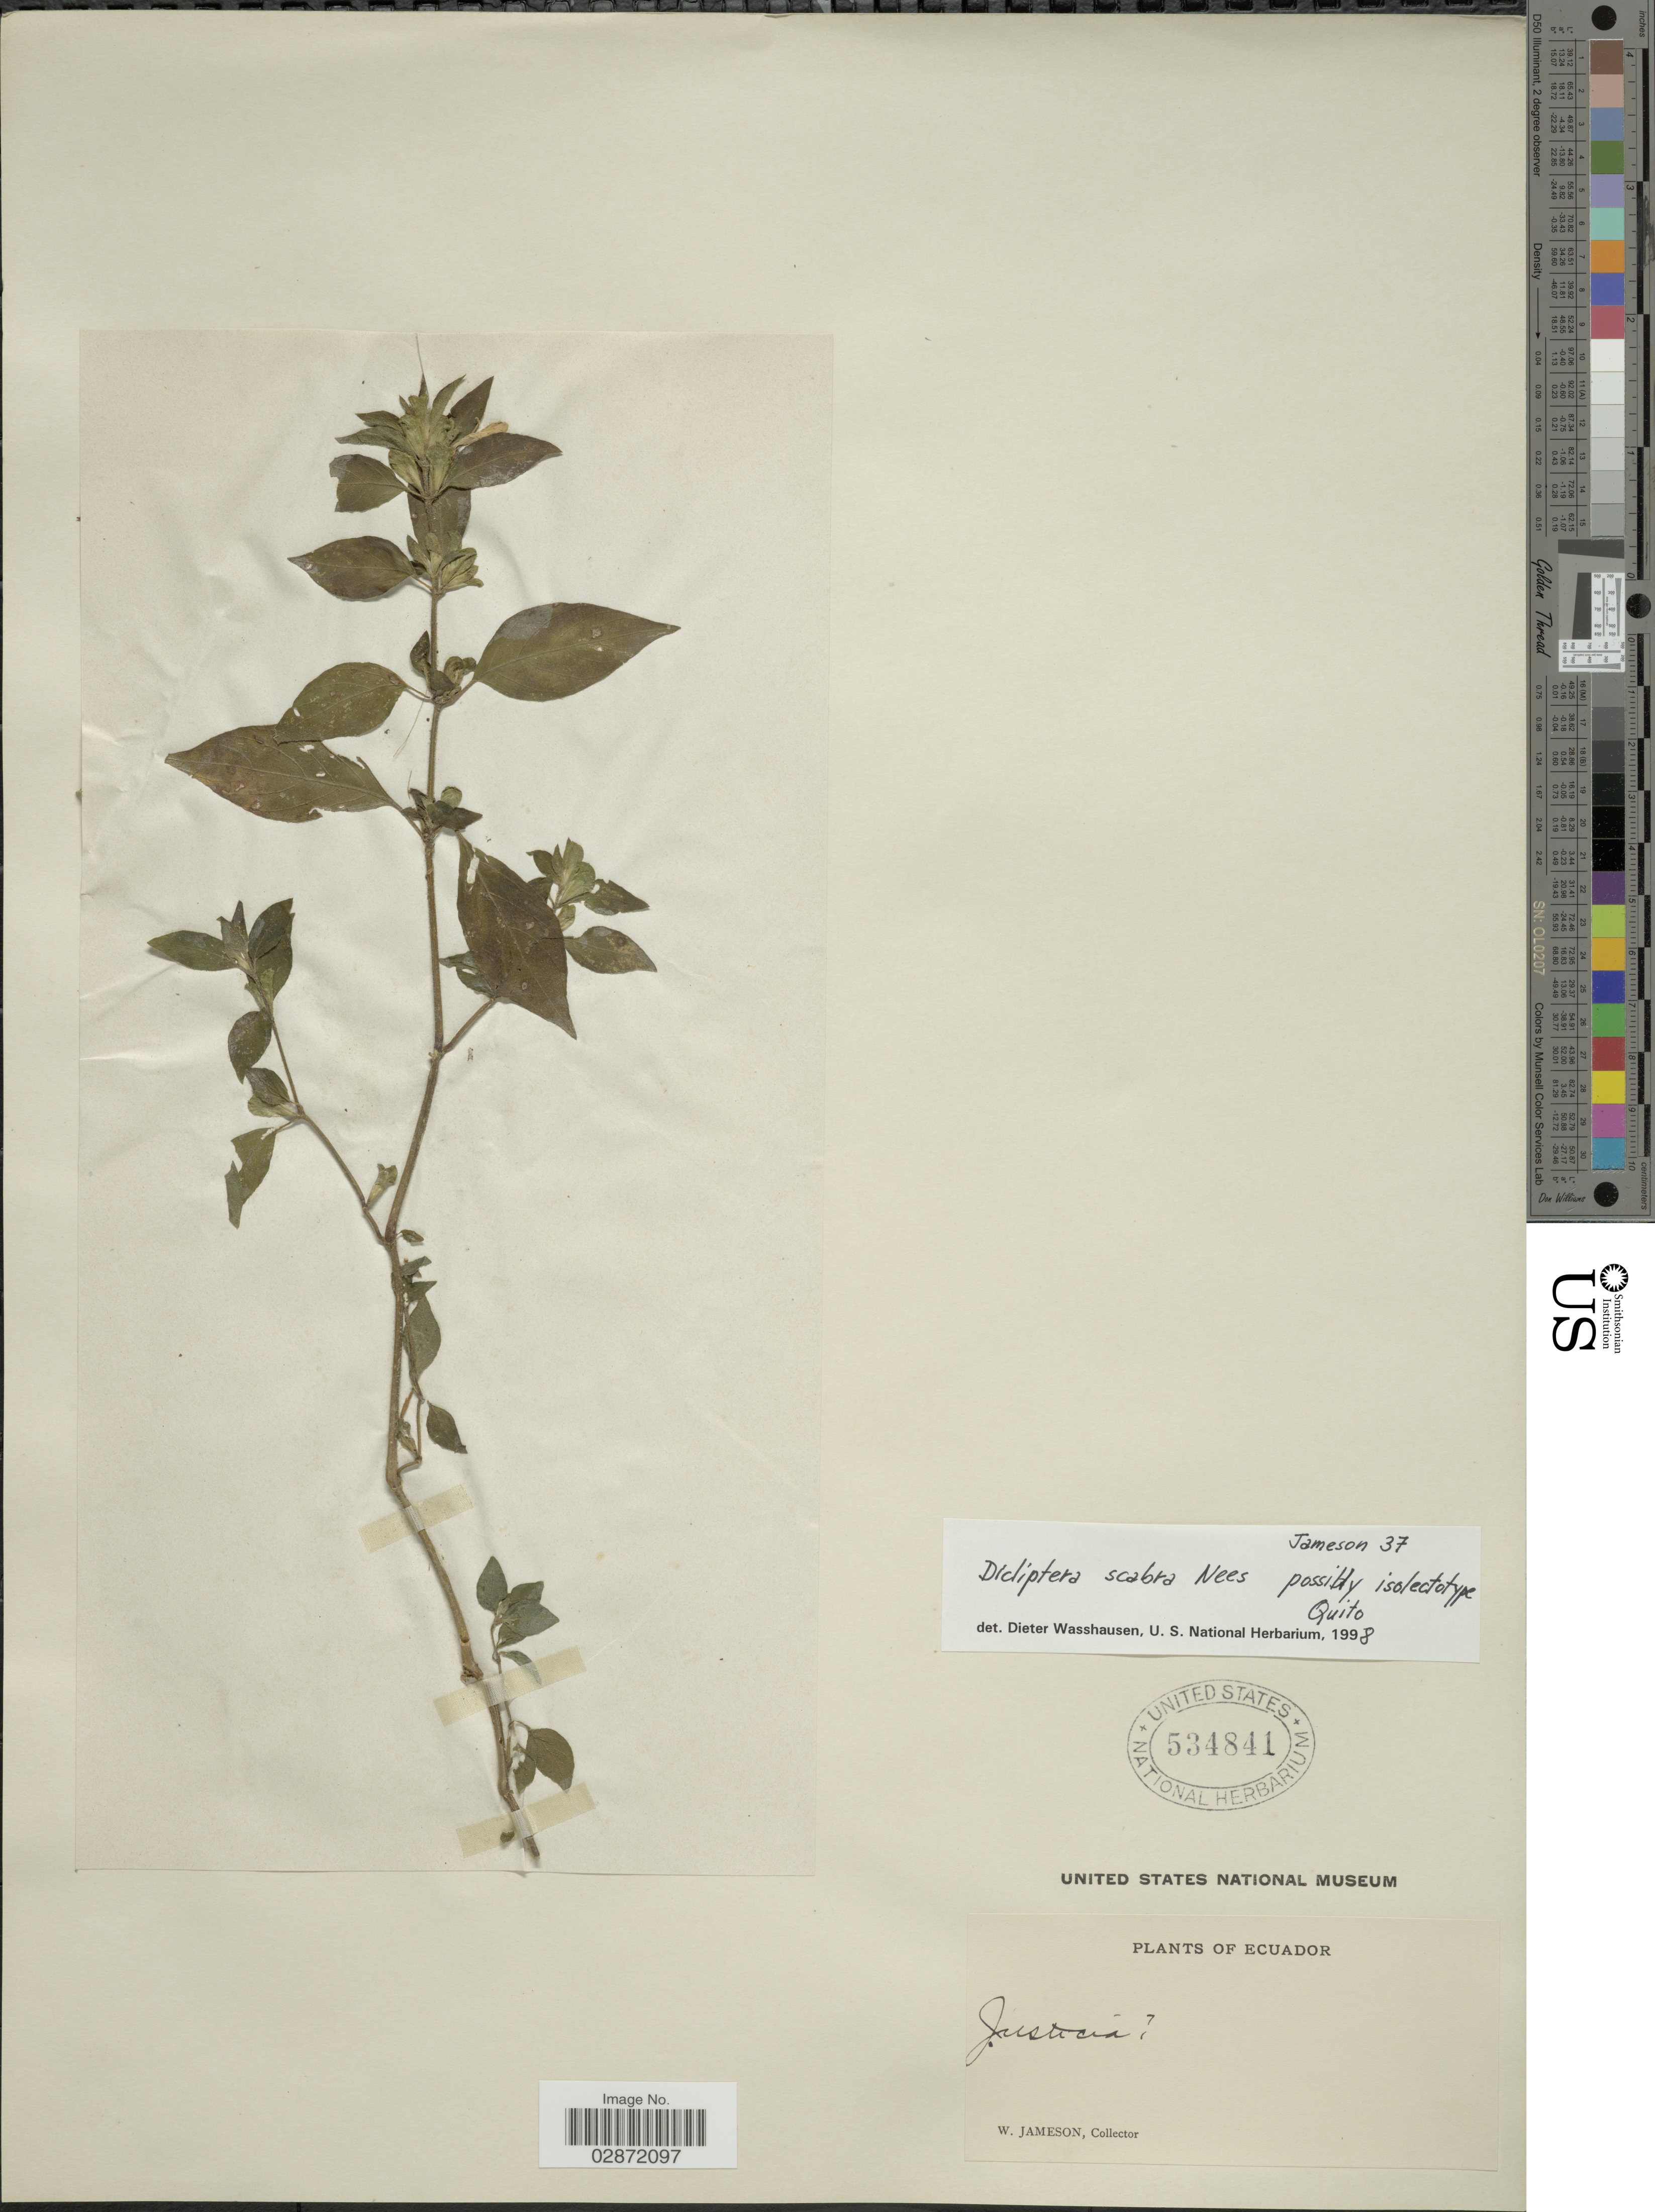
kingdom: Plantae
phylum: Tracheophyta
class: Magnoliopsida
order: Lamiales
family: Acanthaceae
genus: Dicliptera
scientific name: Dicliptera scabra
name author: Nees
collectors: W. Jameson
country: Ecuador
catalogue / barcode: US 534841